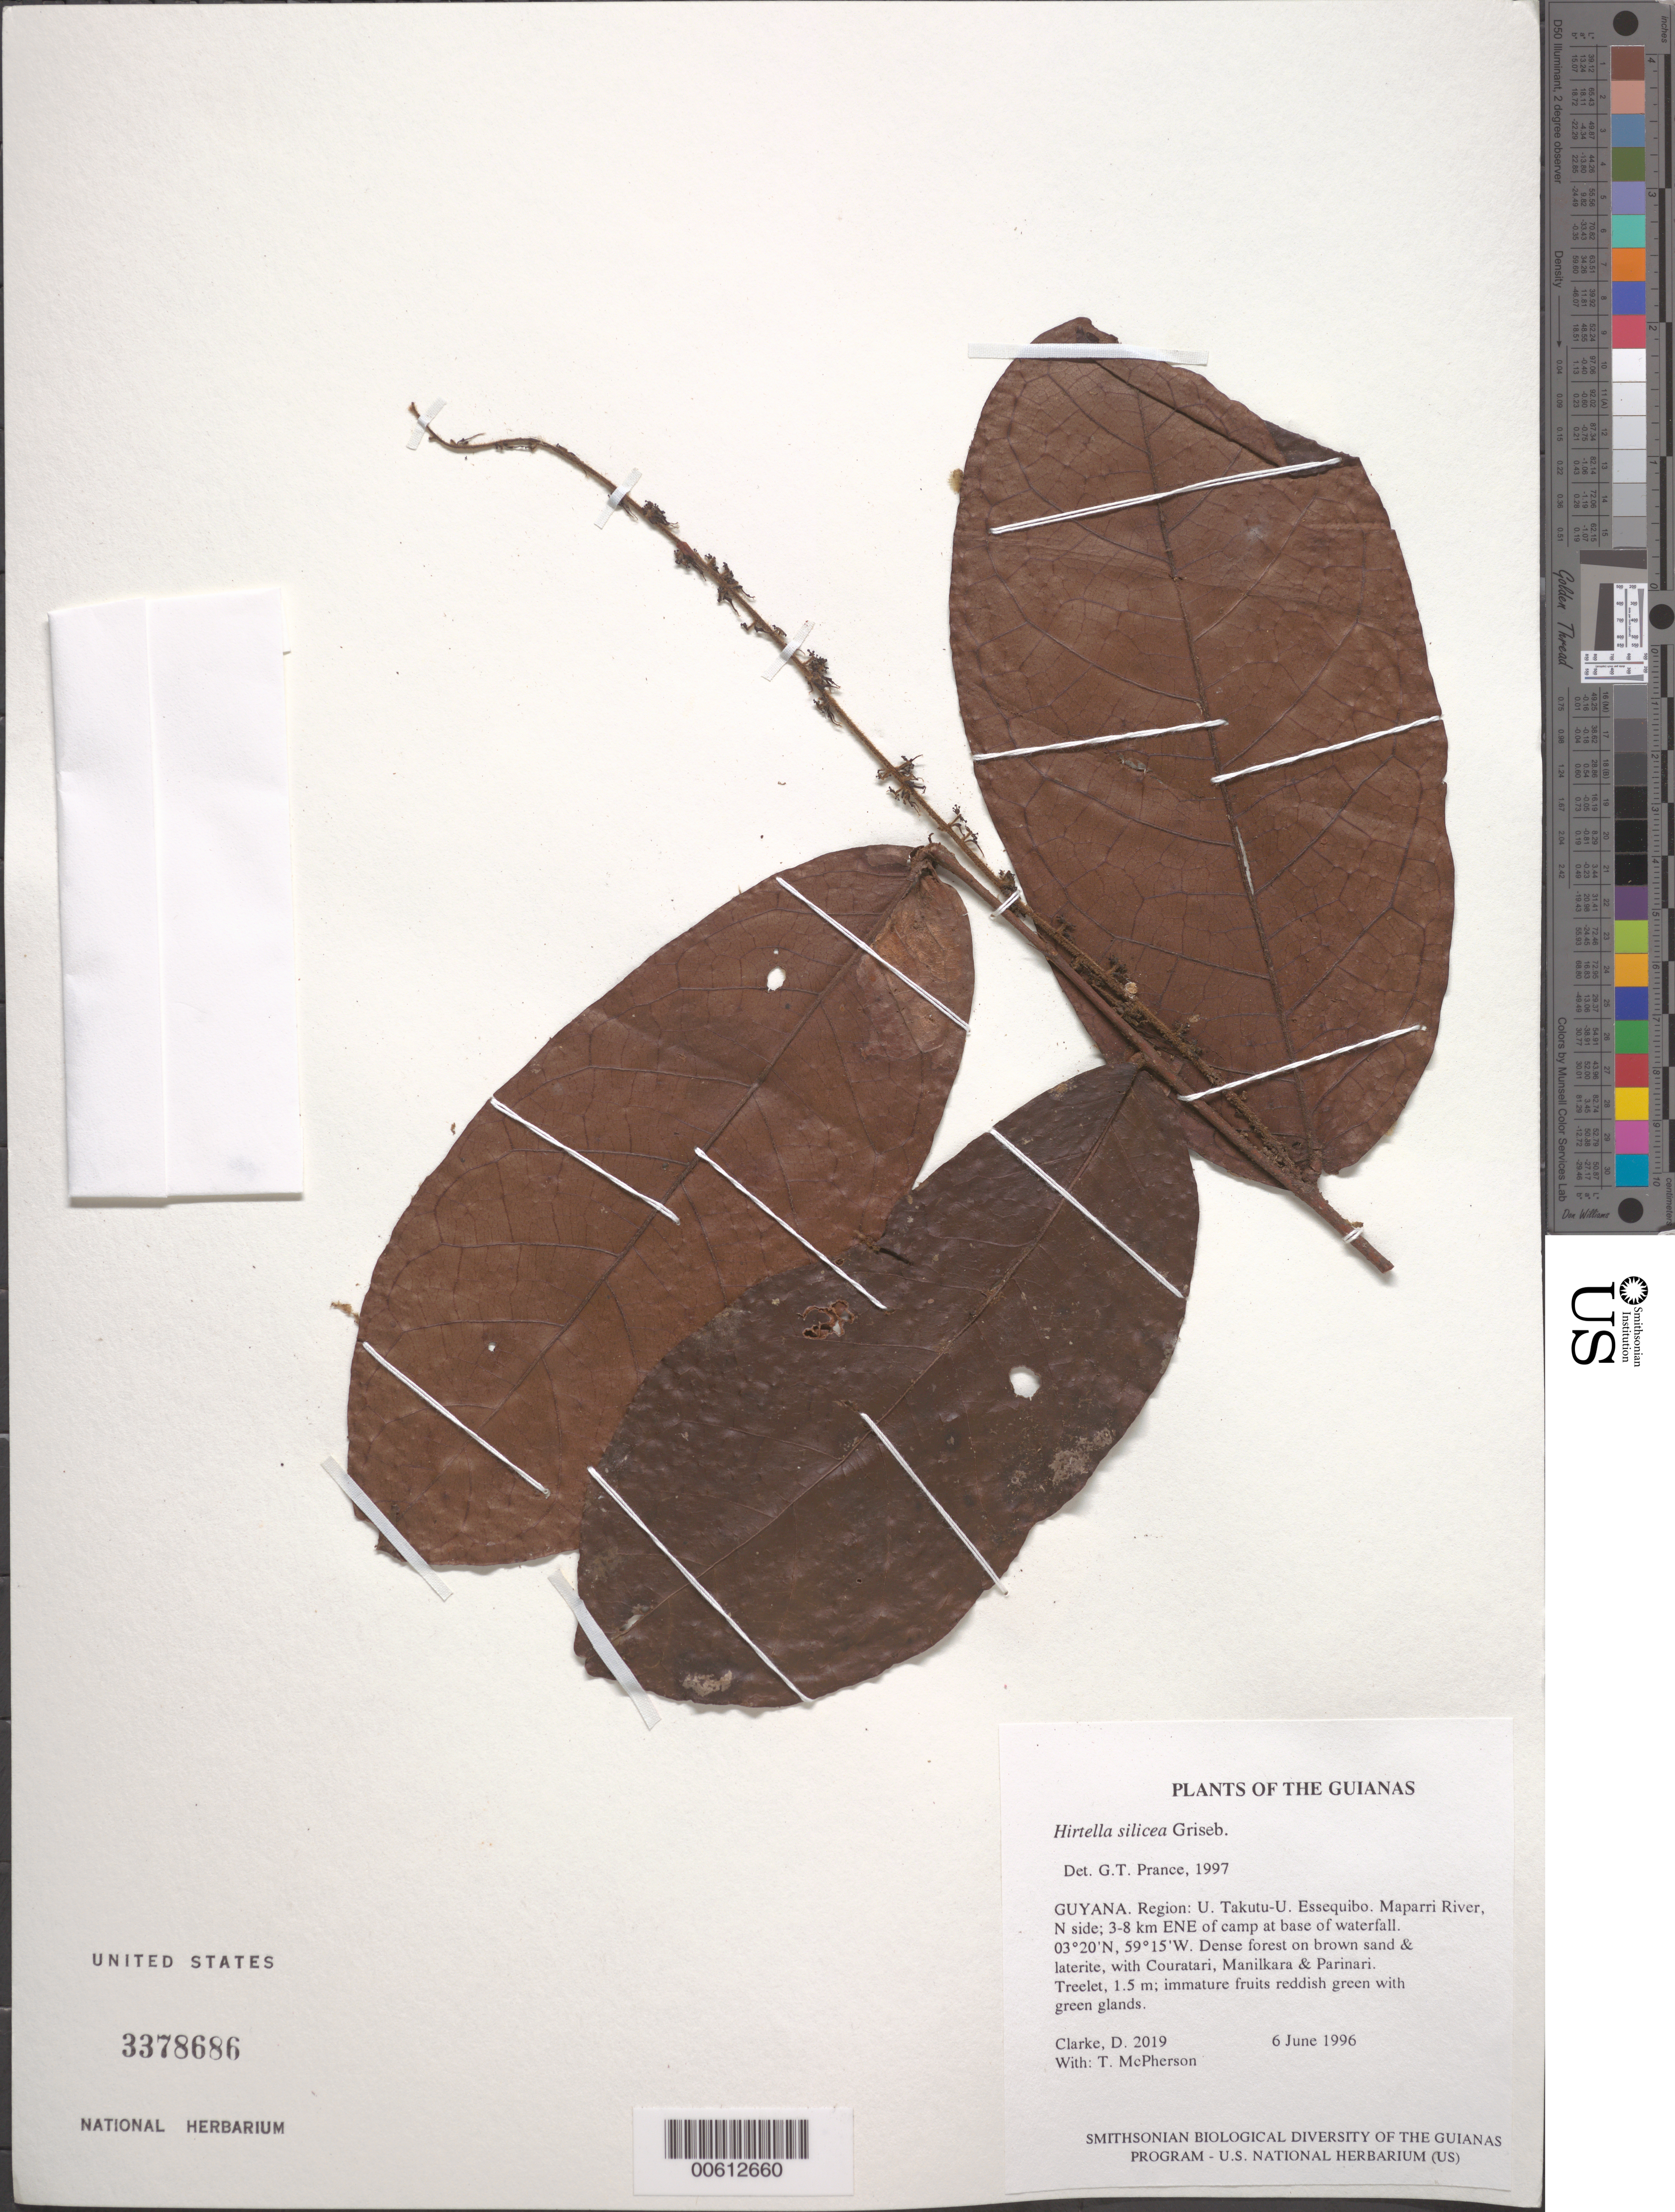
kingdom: Plantae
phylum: Tracheophyta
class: Magnoliopsida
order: Malpighiales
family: Chrysobalanaceae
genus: Hirtella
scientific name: Hirtella silicea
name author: Griseb.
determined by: Prance, G. T.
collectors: H. D. Clarke & T. McPherson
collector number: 2019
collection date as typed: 6 June 1996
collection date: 1996-06-06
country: Guyana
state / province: U. Takutu-U. Essequibo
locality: Maparri River, N side; 3-8 km ENE of camp at base of waterfall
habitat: Dense forest on brown sand & laterite, with Couratari, Manilkara & Parinari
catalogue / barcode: US 3378686